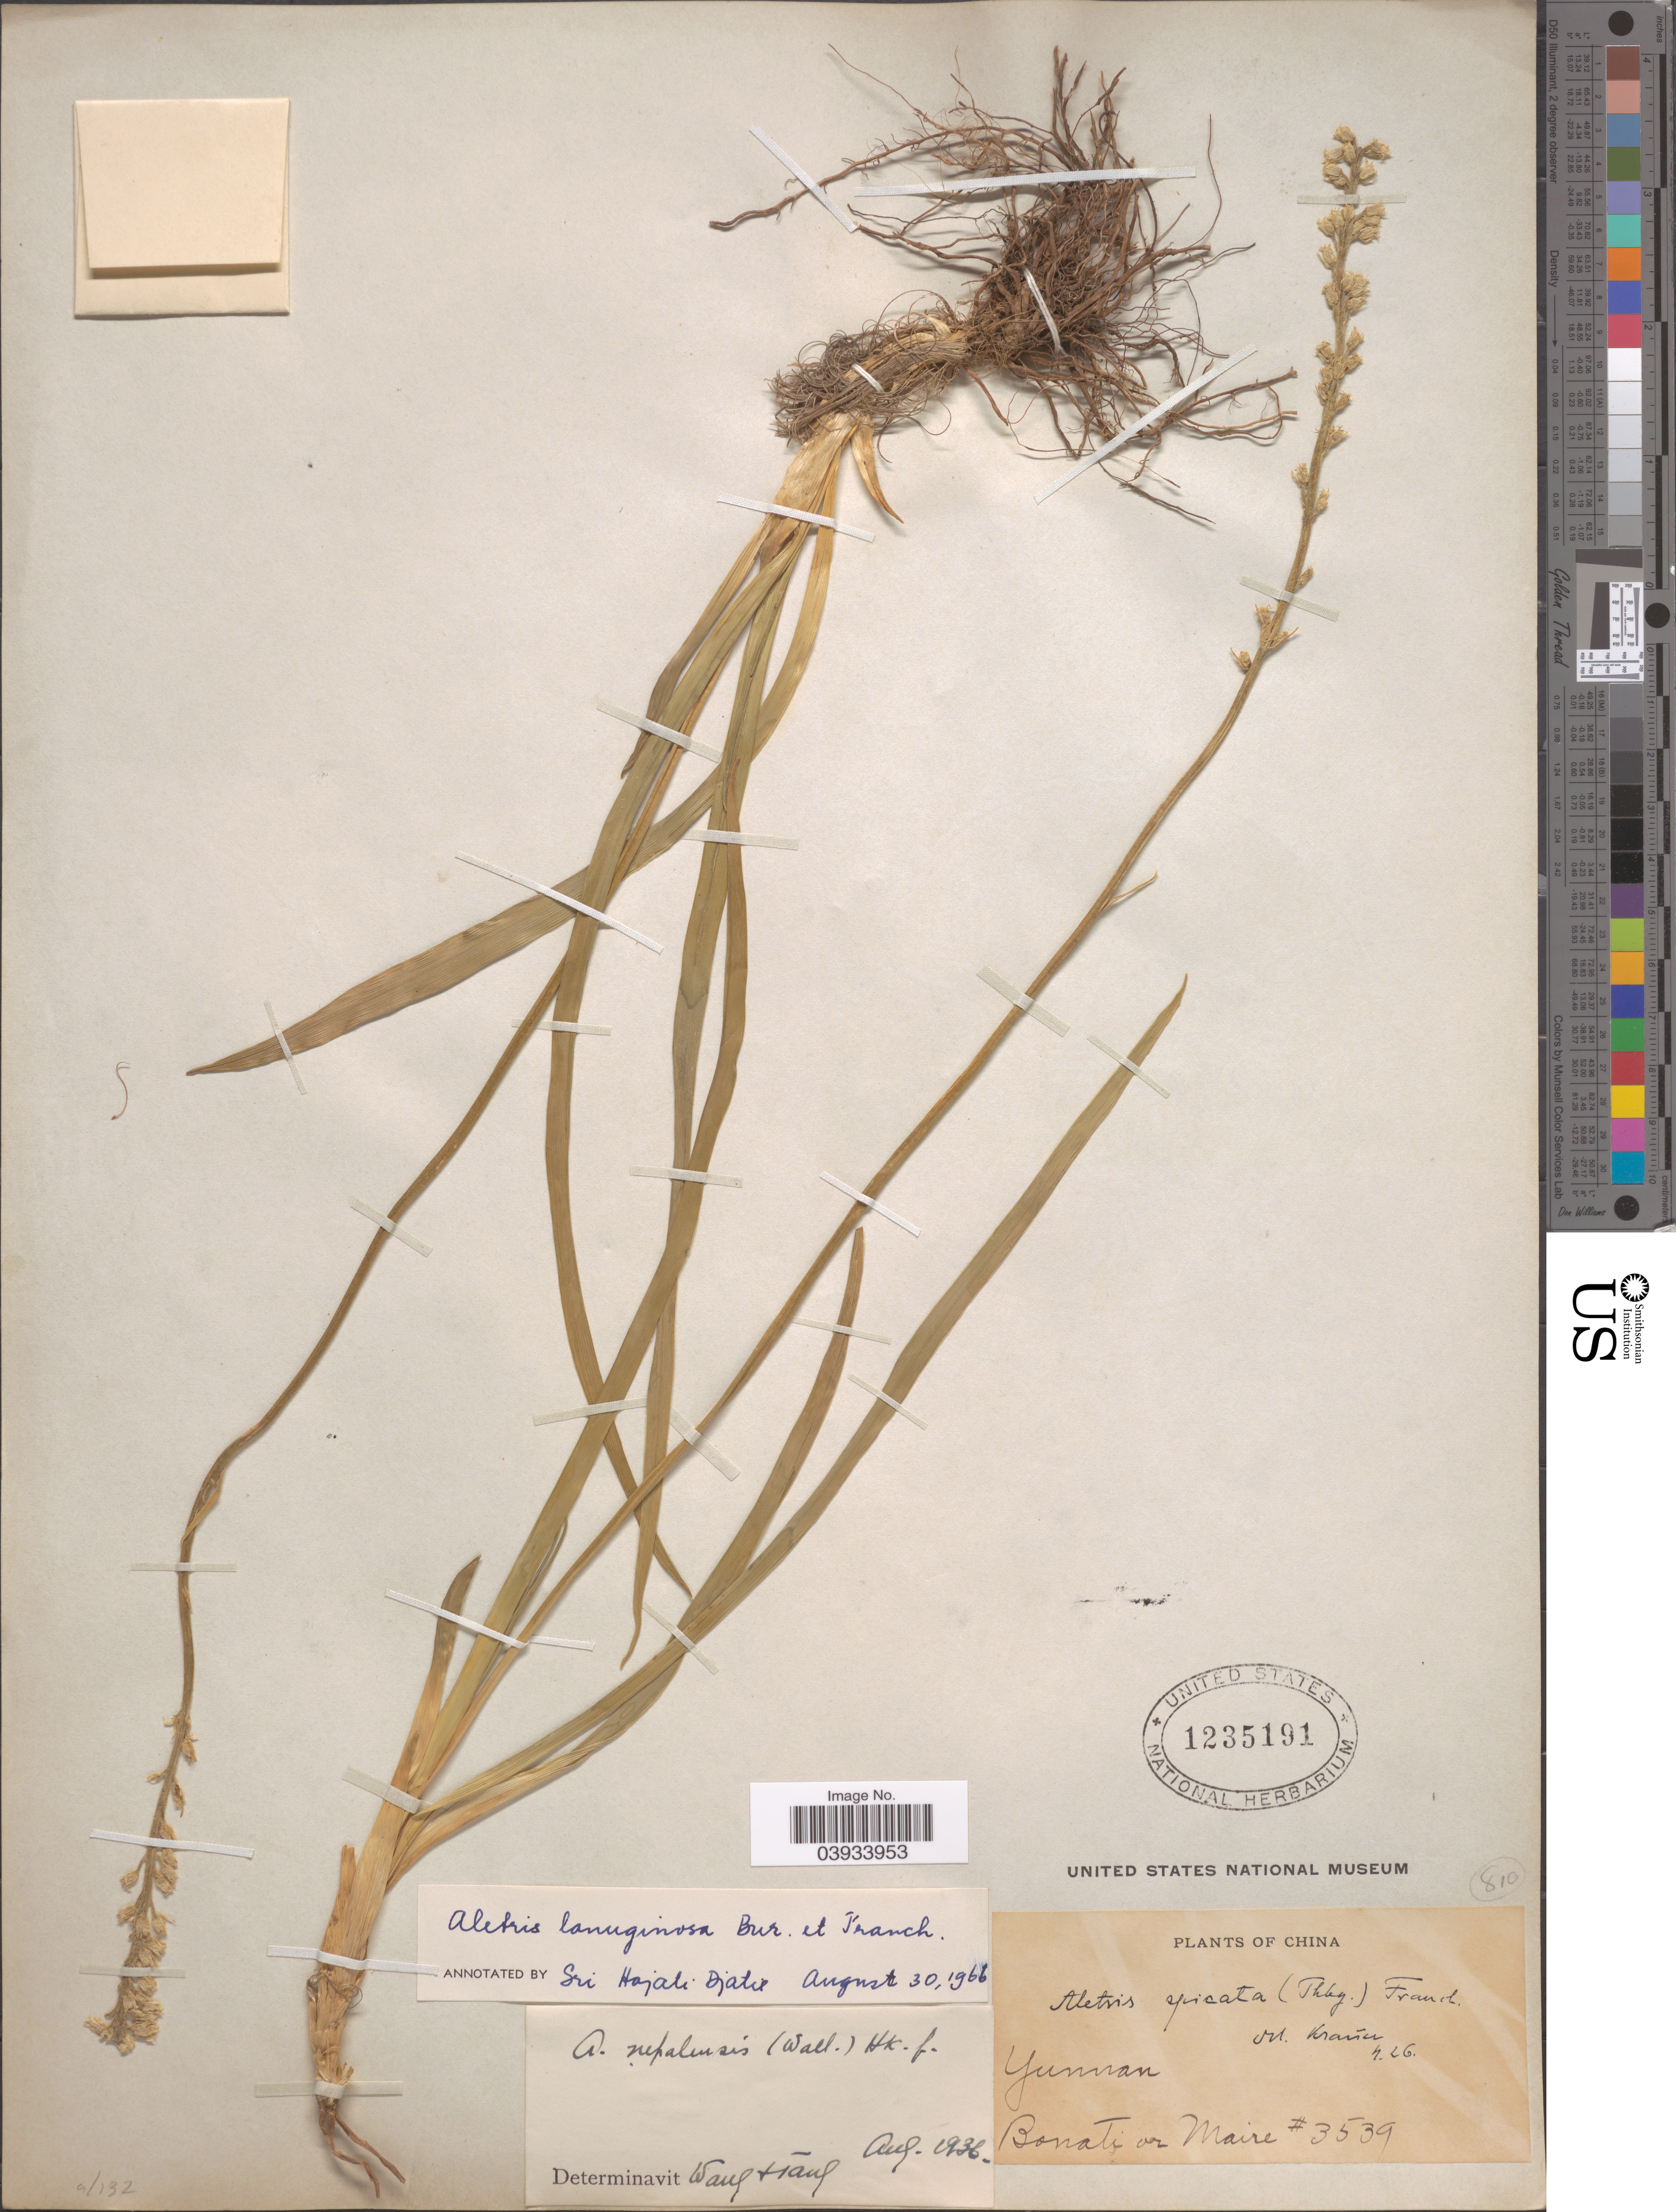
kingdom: Plantae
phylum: Tracheophyta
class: Liliopsida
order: Dioscoreales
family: Nartheciaceae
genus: Aletris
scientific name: Aletris lanuginosa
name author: Bureau & Franch.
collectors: -. Bonati & Maire, --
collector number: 3539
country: China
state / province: Yunnan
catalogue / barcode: US 1235191